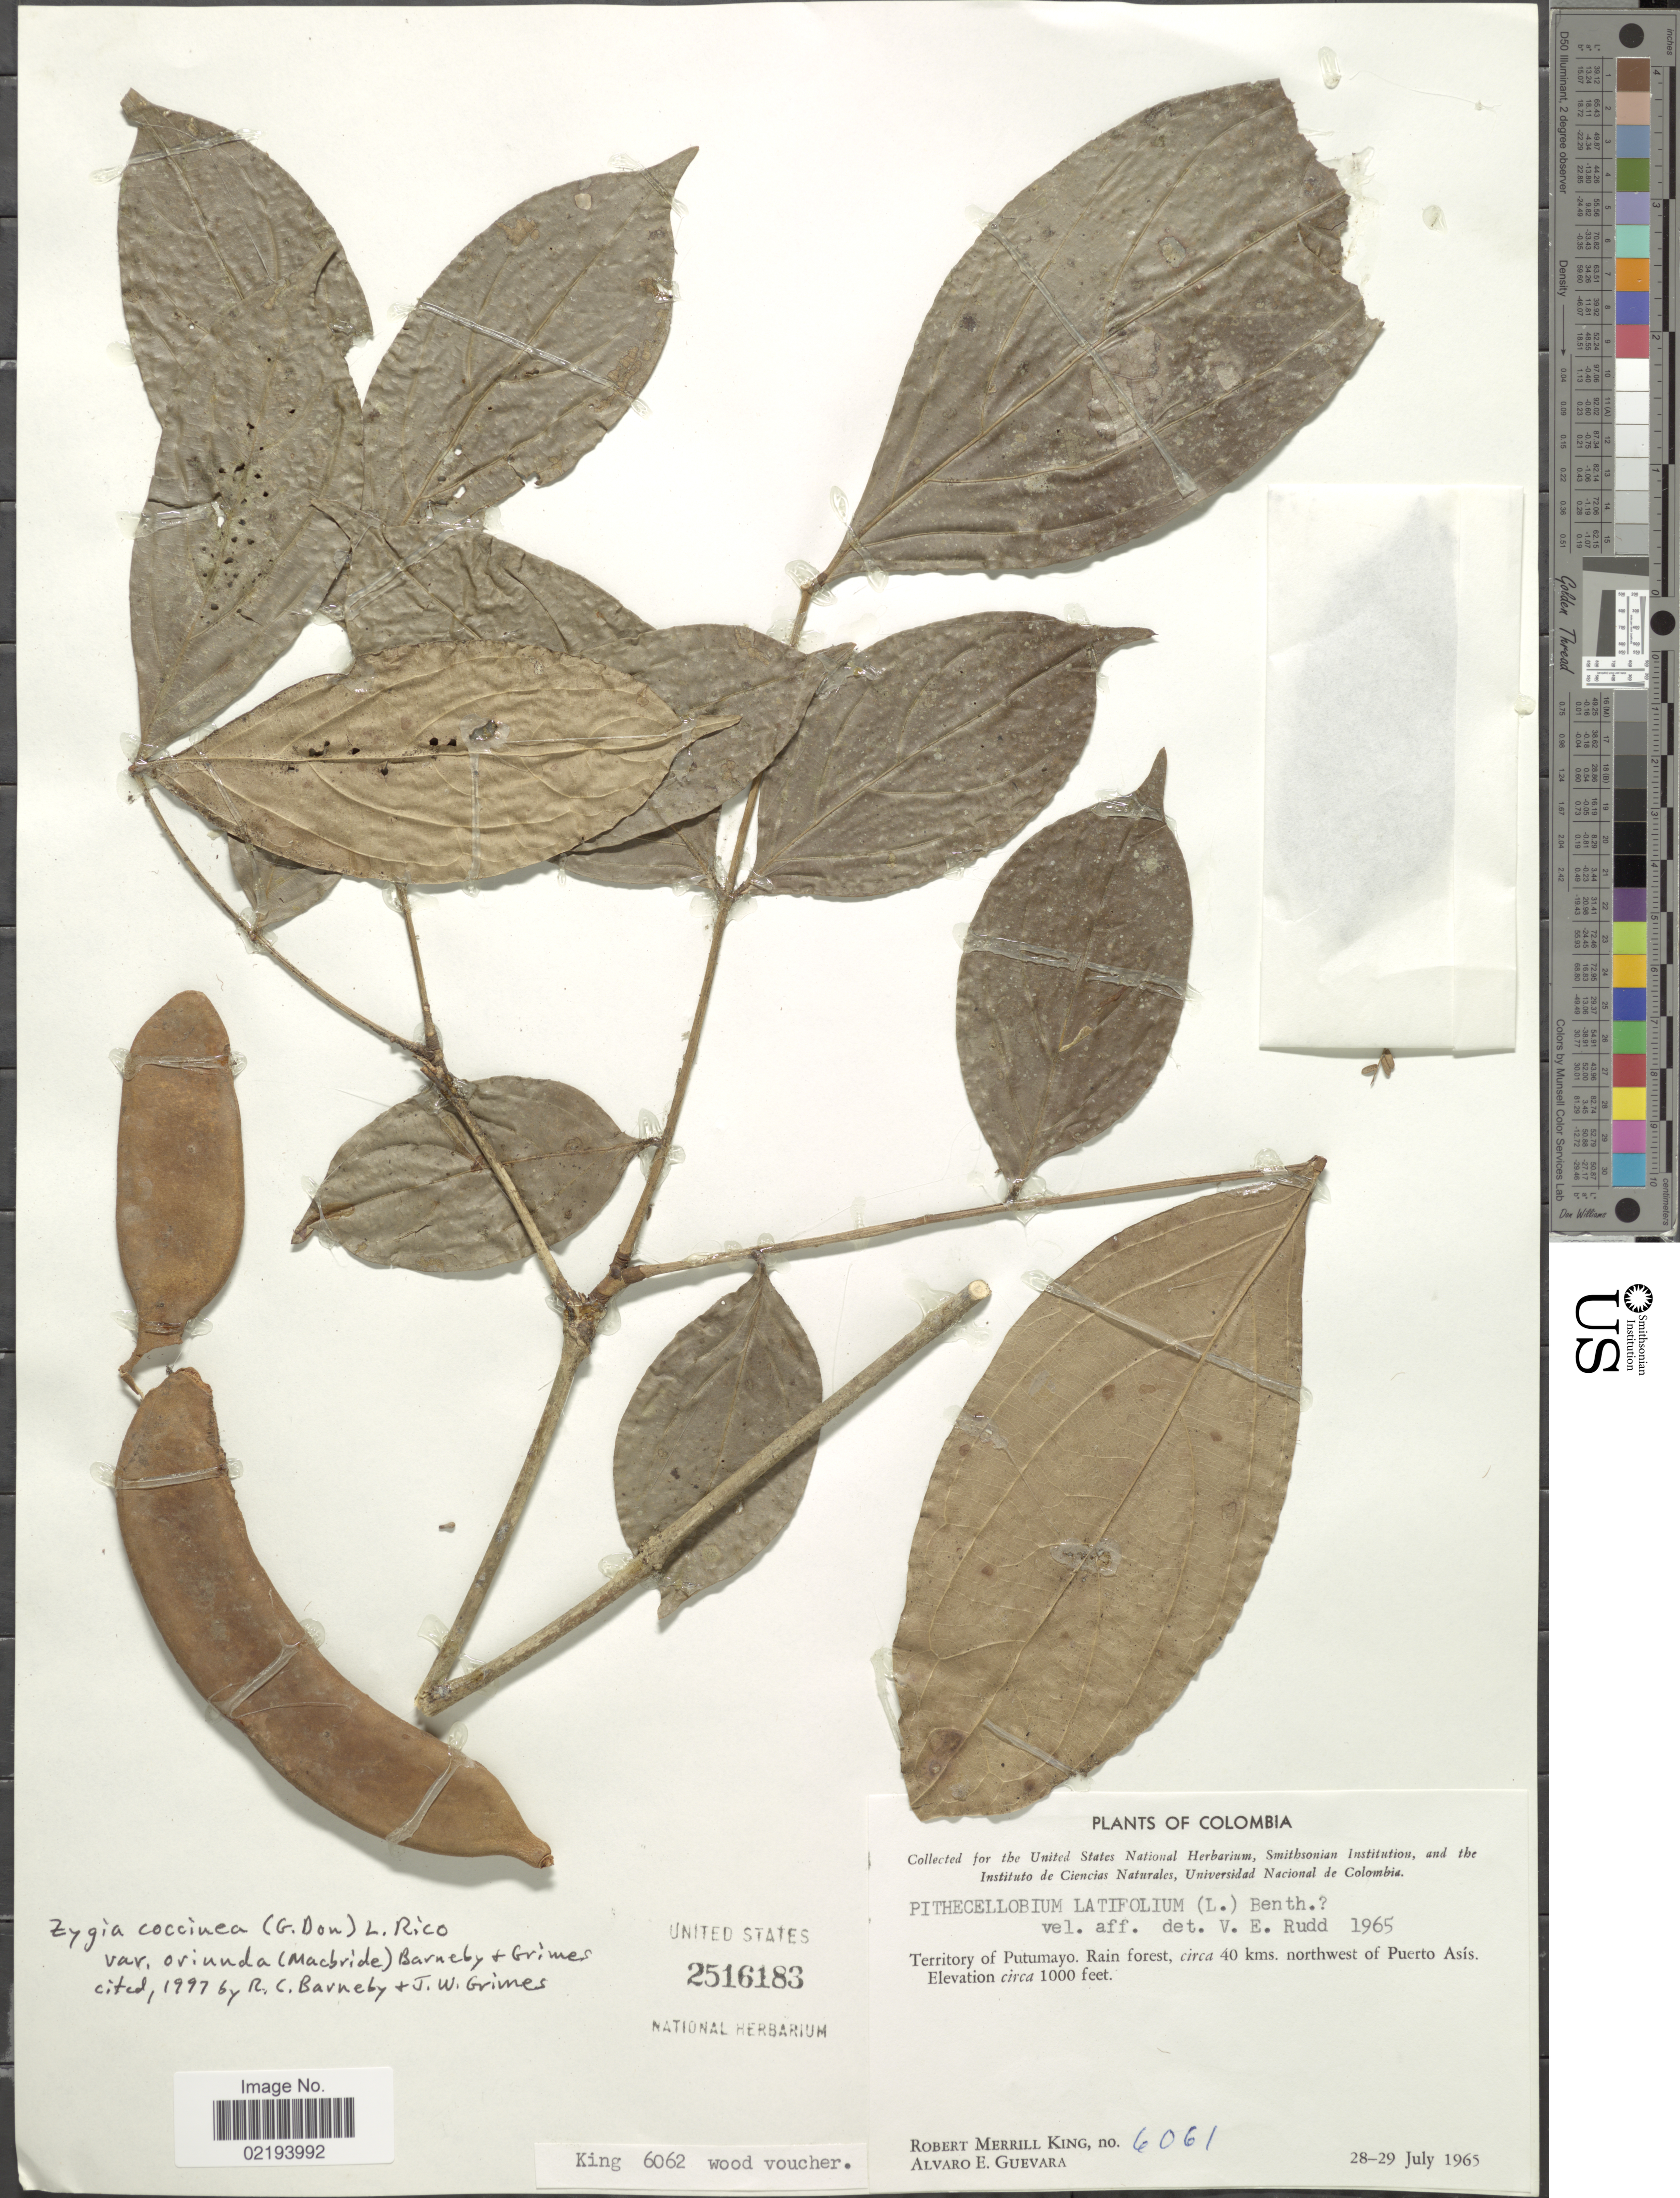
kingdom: Plantae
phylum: Tracheophyta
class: Magnoliopsida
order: Fabales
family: Fabaceae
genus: Zygia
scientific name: Zygia coccinea var. oriunda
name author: (J.F. Macbr.) Barneby & J.W. Grimes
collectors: R. M. King & A. E. Guevara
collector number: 6061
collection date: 1965-07-28/1965-07-29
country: Colombia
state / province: Putumayo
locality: Rain forest, circa 40 kms. northwest of Puerto Asís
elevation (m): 305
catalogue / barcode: US 2516183